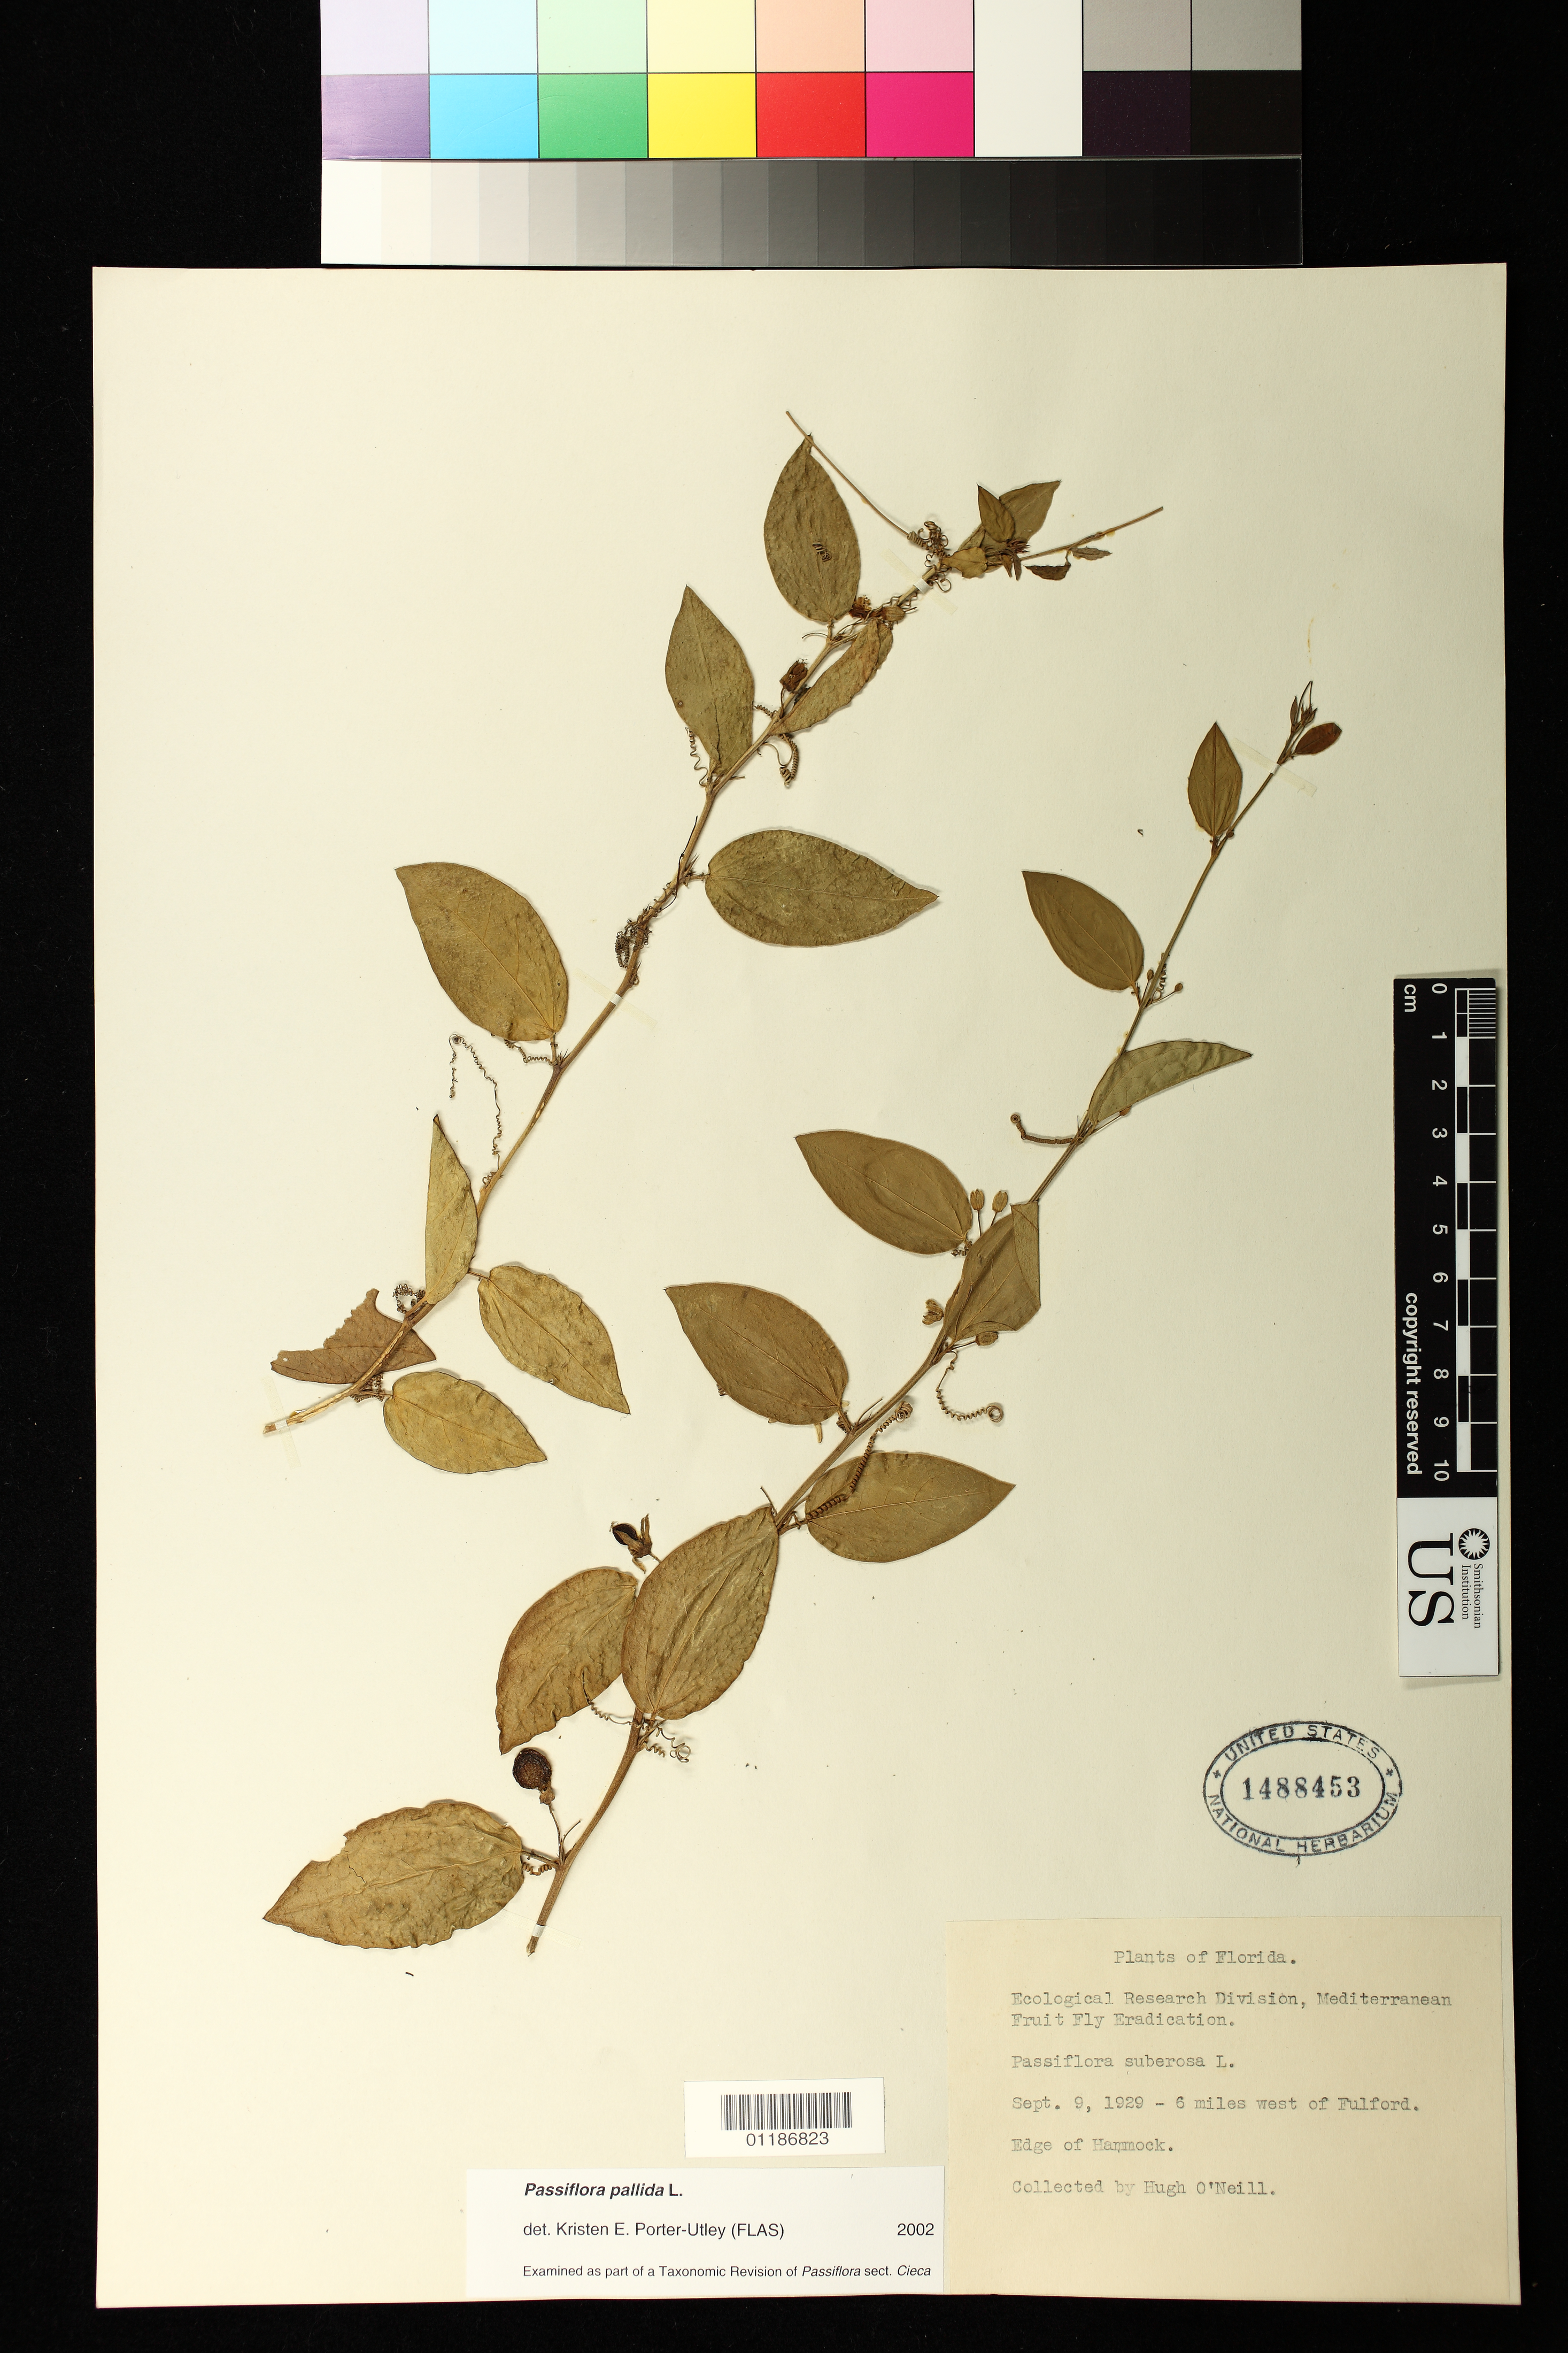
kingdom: Plantae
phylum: Tracheophyta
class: Magnoliopsida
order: Malpighiales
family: Passifloraceae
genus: Passiflora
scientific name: Passiflora pallida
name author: L.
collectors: H. O'Neill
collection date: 1929-09-09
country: United States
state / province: Florida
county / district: Dade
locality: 6 miles W of Fulford. Edge of hammock.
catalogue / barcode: US 1488453